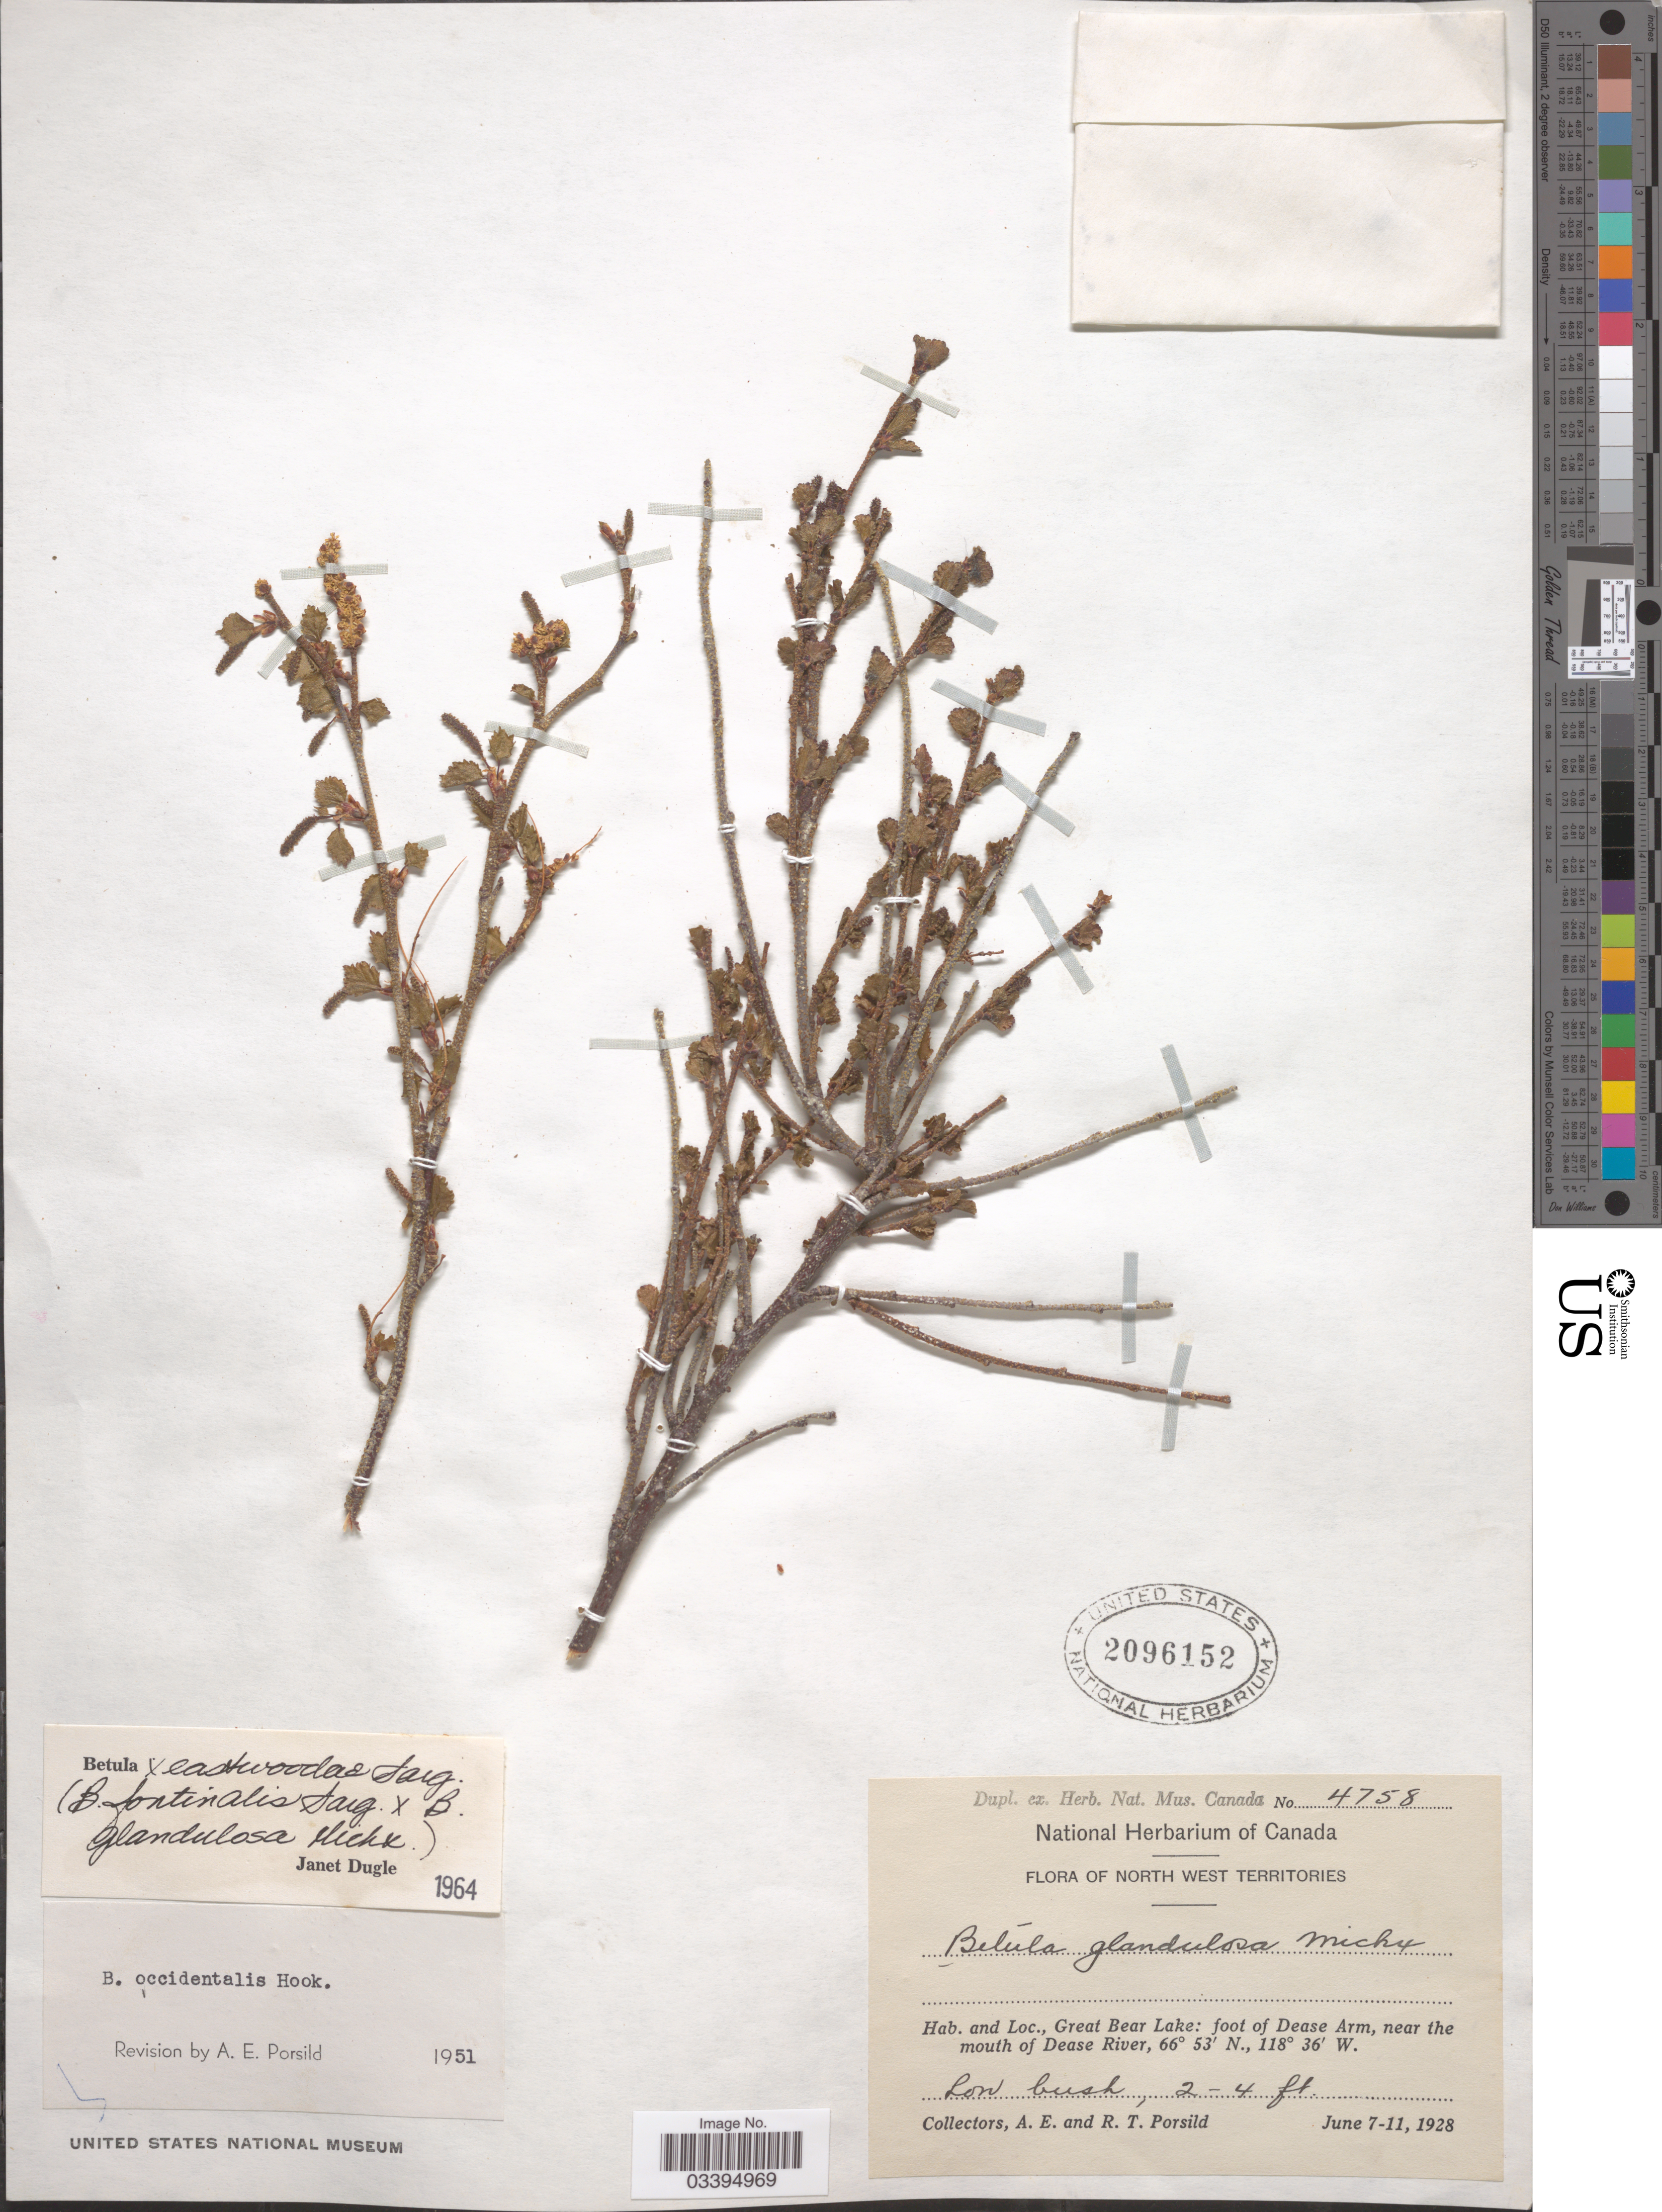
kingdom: Plantae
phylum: Tracheophyta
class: Magnoliopsida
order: Fagales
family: Betulaceae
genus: Betula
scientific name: Betula eastwoodae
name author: Sarg.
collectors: A. E. Porsild & R. T. Porsild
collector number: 4758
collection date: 1928-06-07/1928-06-11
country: Canada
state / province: Northwest Territories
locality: Great Bear Lake: foot of Dease Arm, near the mouth of Dease River.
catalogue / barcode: US 2096152